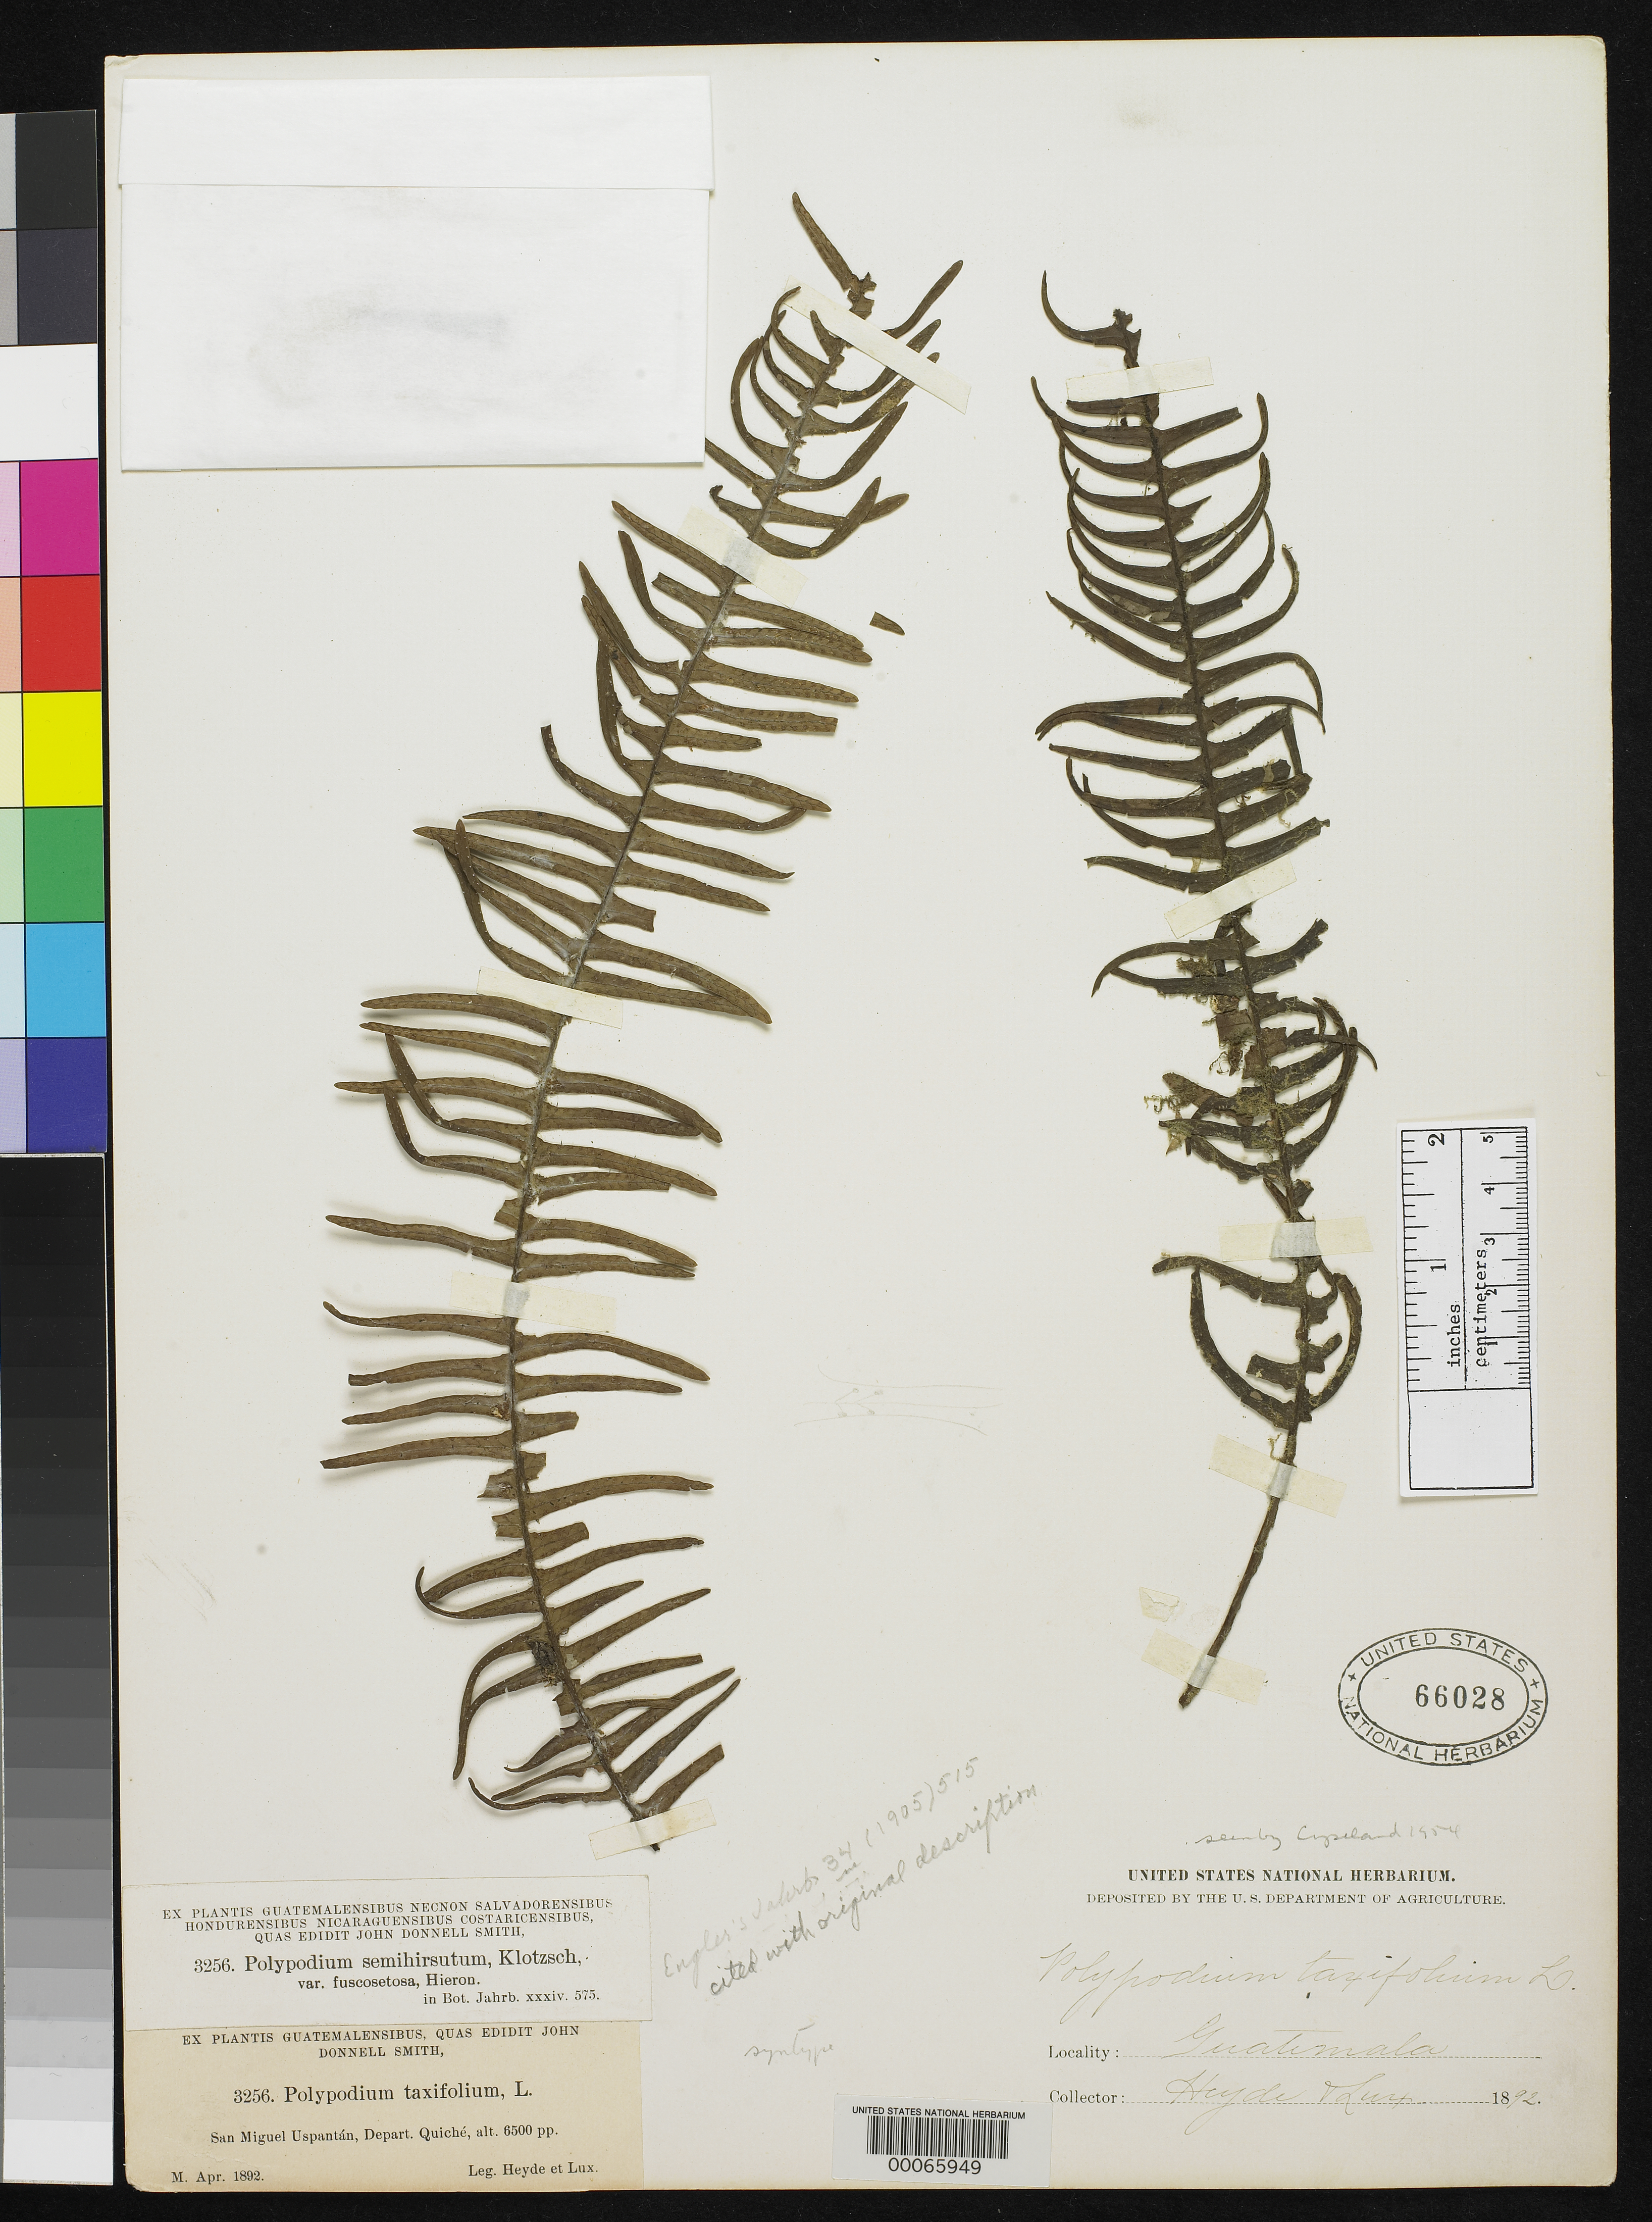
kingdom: Plantae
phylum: Tracheophyta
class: Polypodiopsida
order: Polypodiales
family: Polypodiaceae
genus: Polypodium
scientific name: Polypodium semihirsutum var. fuscosetosum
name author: Hieron.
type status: Isosyntype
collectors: E. T. Heyde & E. Lux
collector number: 3256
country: Guatemala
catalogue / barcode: US 66028